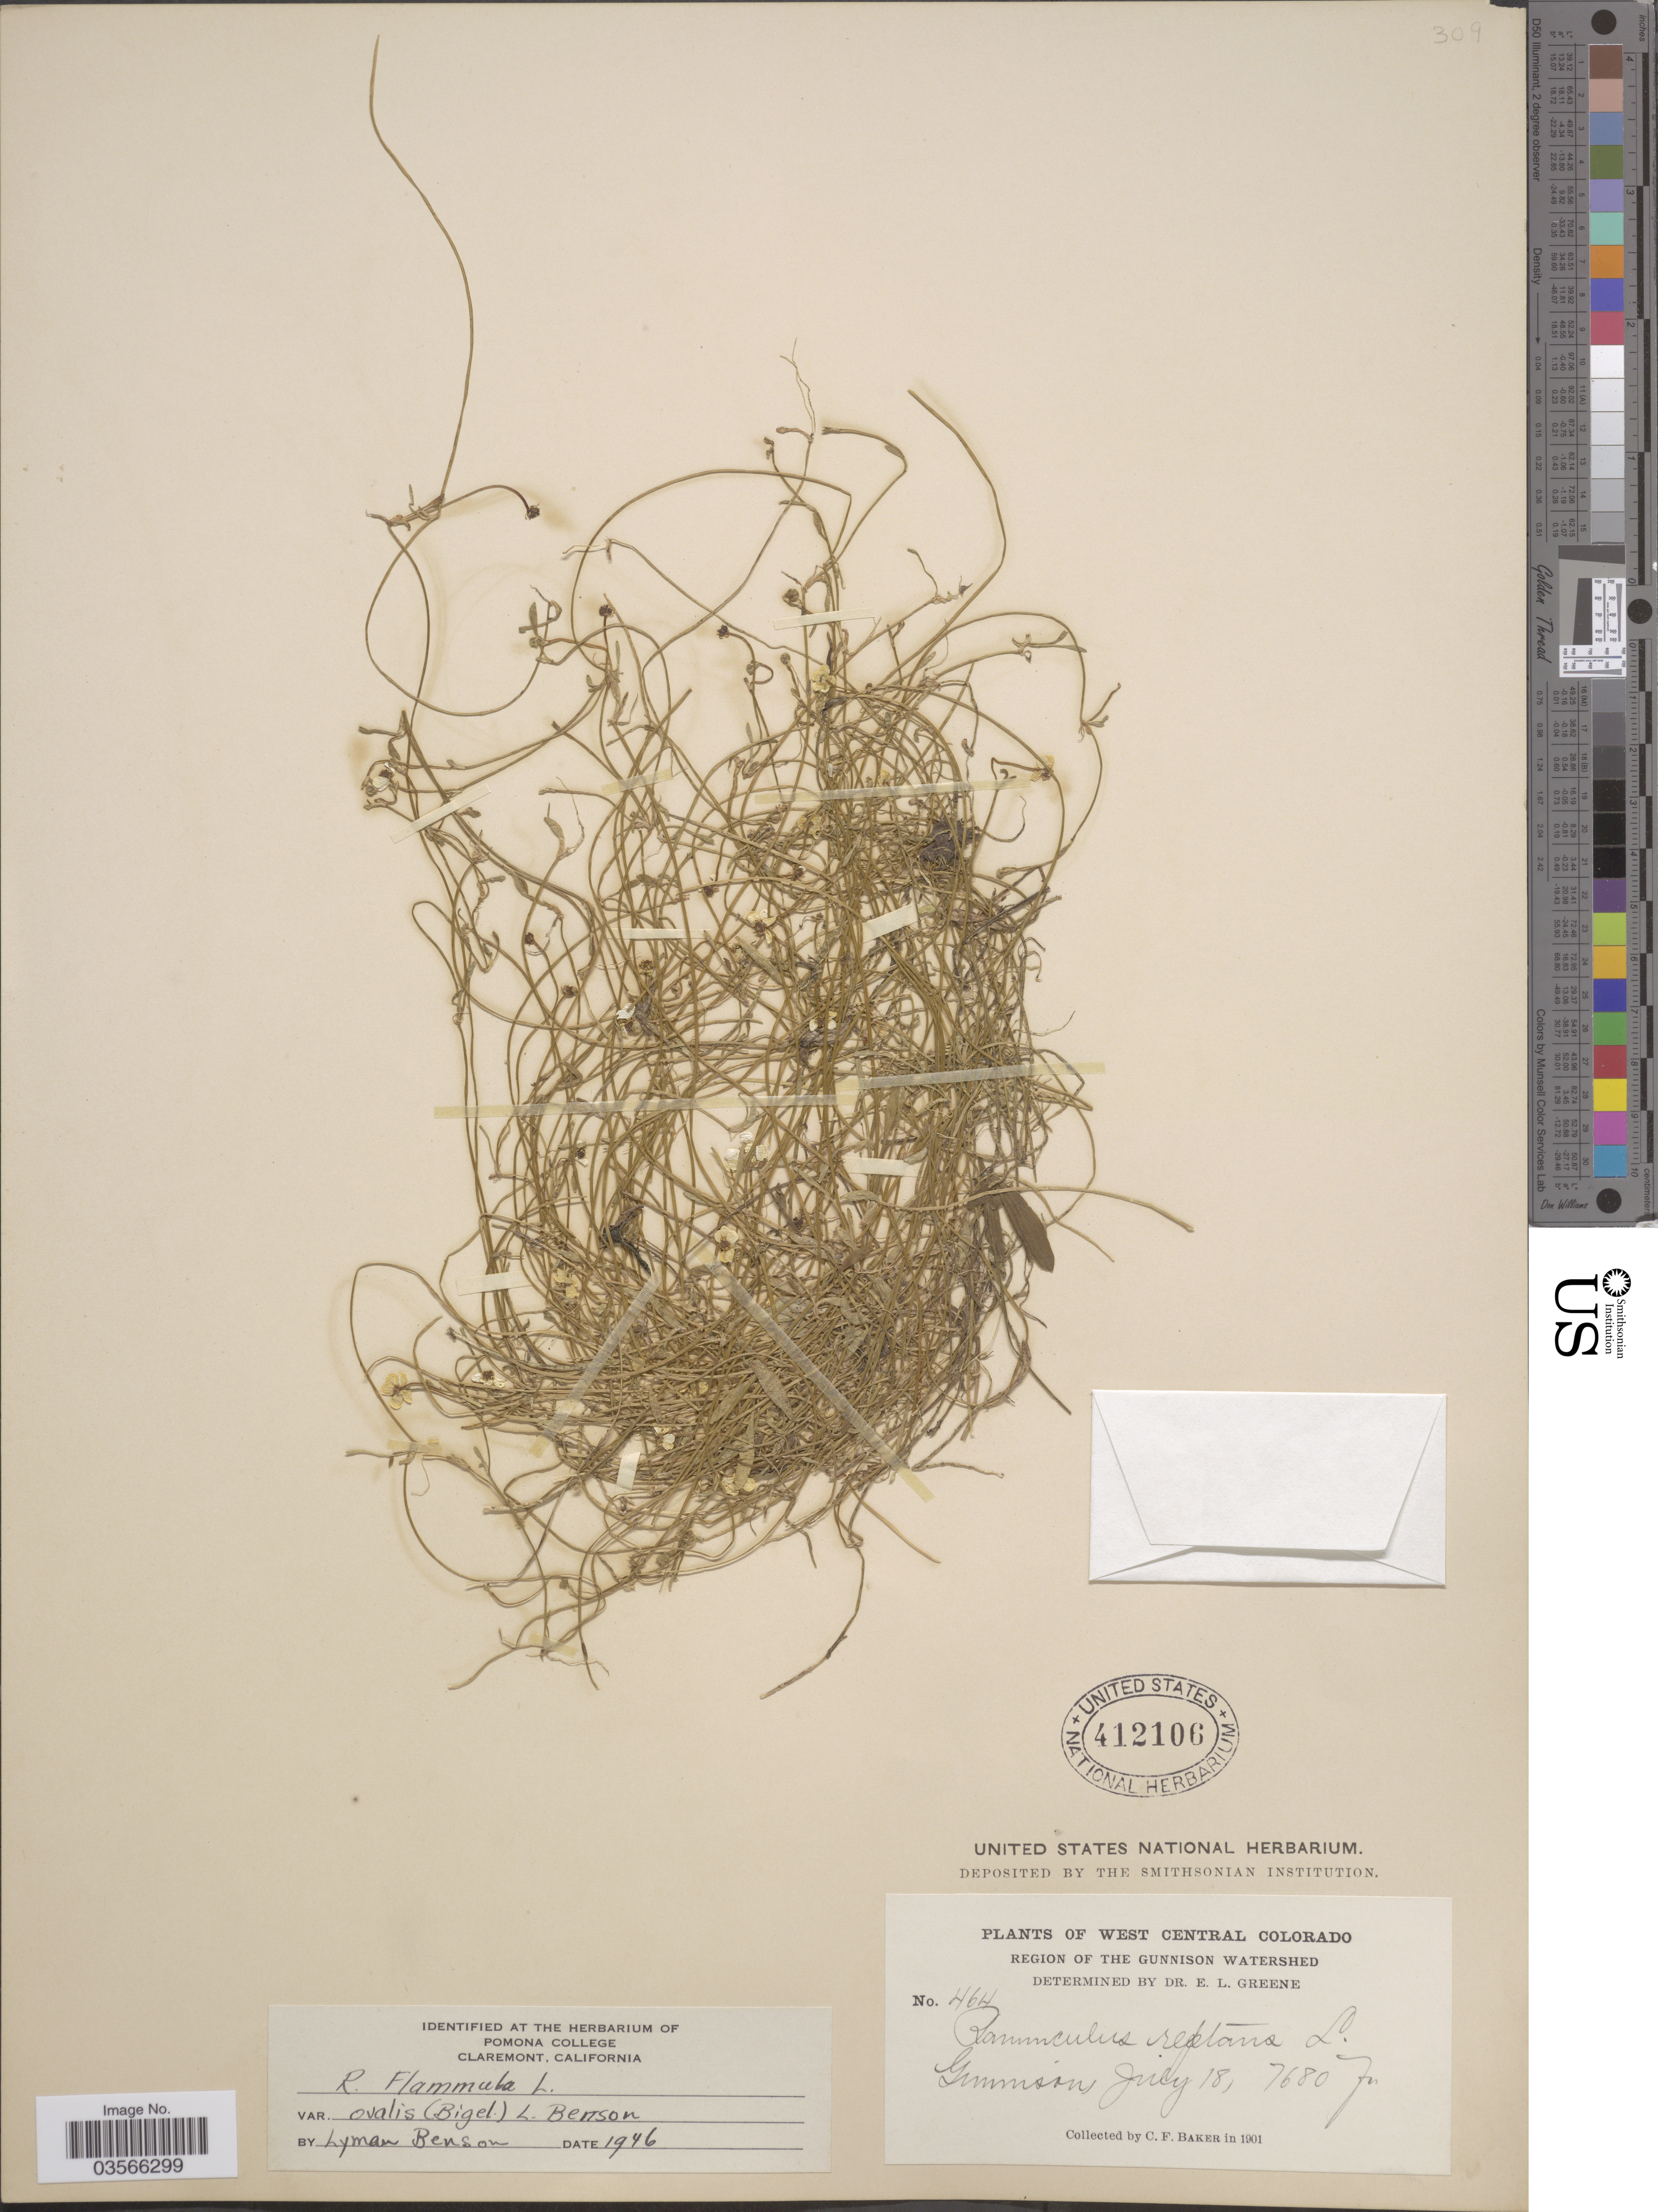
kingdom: Plantae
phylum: Tracheophyta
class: Magnoliopsida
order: Ranunculales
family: Ranunculaceae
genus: Ranunculus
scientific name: Ranunculus flammula var. ovalis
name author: (J.M. Bigelow) L.D. Benson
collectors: C. F. Baker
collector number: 464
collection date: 1901-07-18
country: United States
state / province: Colorado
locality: West Central Colorado. Region of the Gunnsion Watershed. Gunnison.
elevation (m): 2341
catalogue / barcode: US 412106